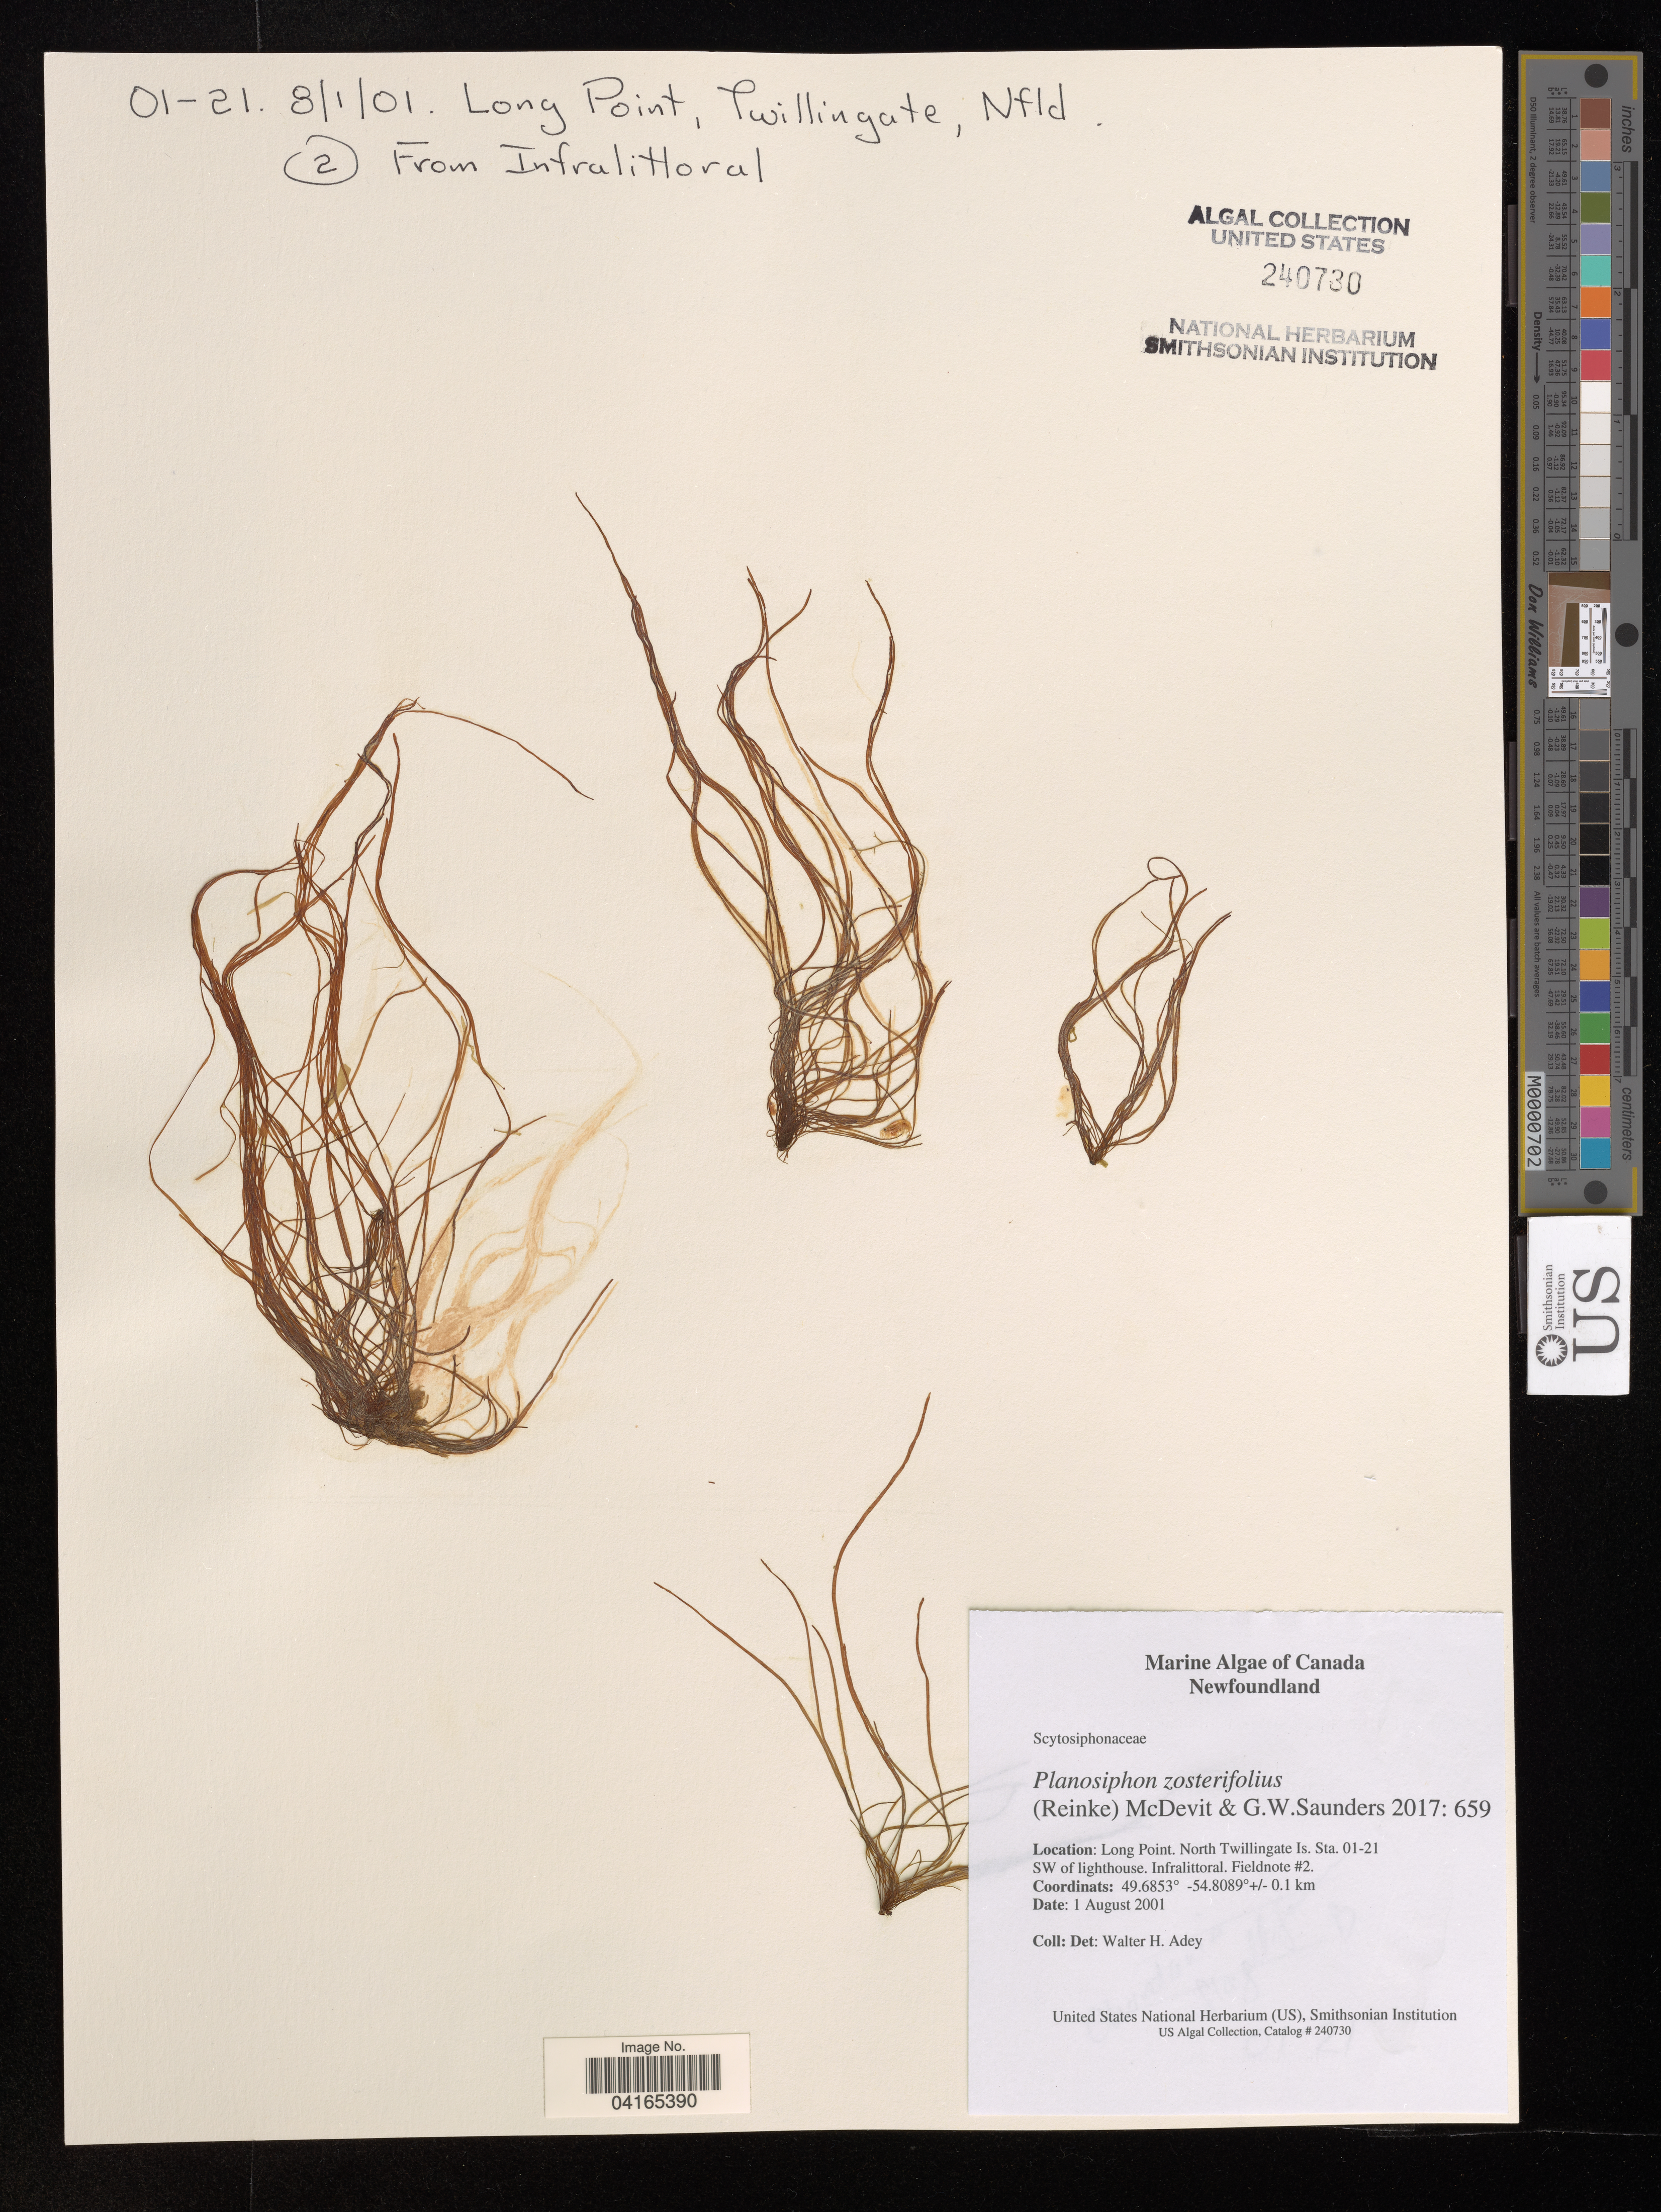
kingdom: Chromista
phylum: Ochrophyta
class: Phaeophyceae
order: Scytosiphonales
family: Scytosiphonaceae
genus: Planosiphon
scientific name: Planosiphon zosterifolius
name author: (Reinke) McDevit & G.W. Saunders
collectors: W. H. Adey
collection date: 2001-08-01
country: Canada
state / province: Newfoundland and Labrador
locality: Long Point, North Twillingate Is. Sta. 01-21. SW of lighthouse.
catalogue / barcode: US 240730